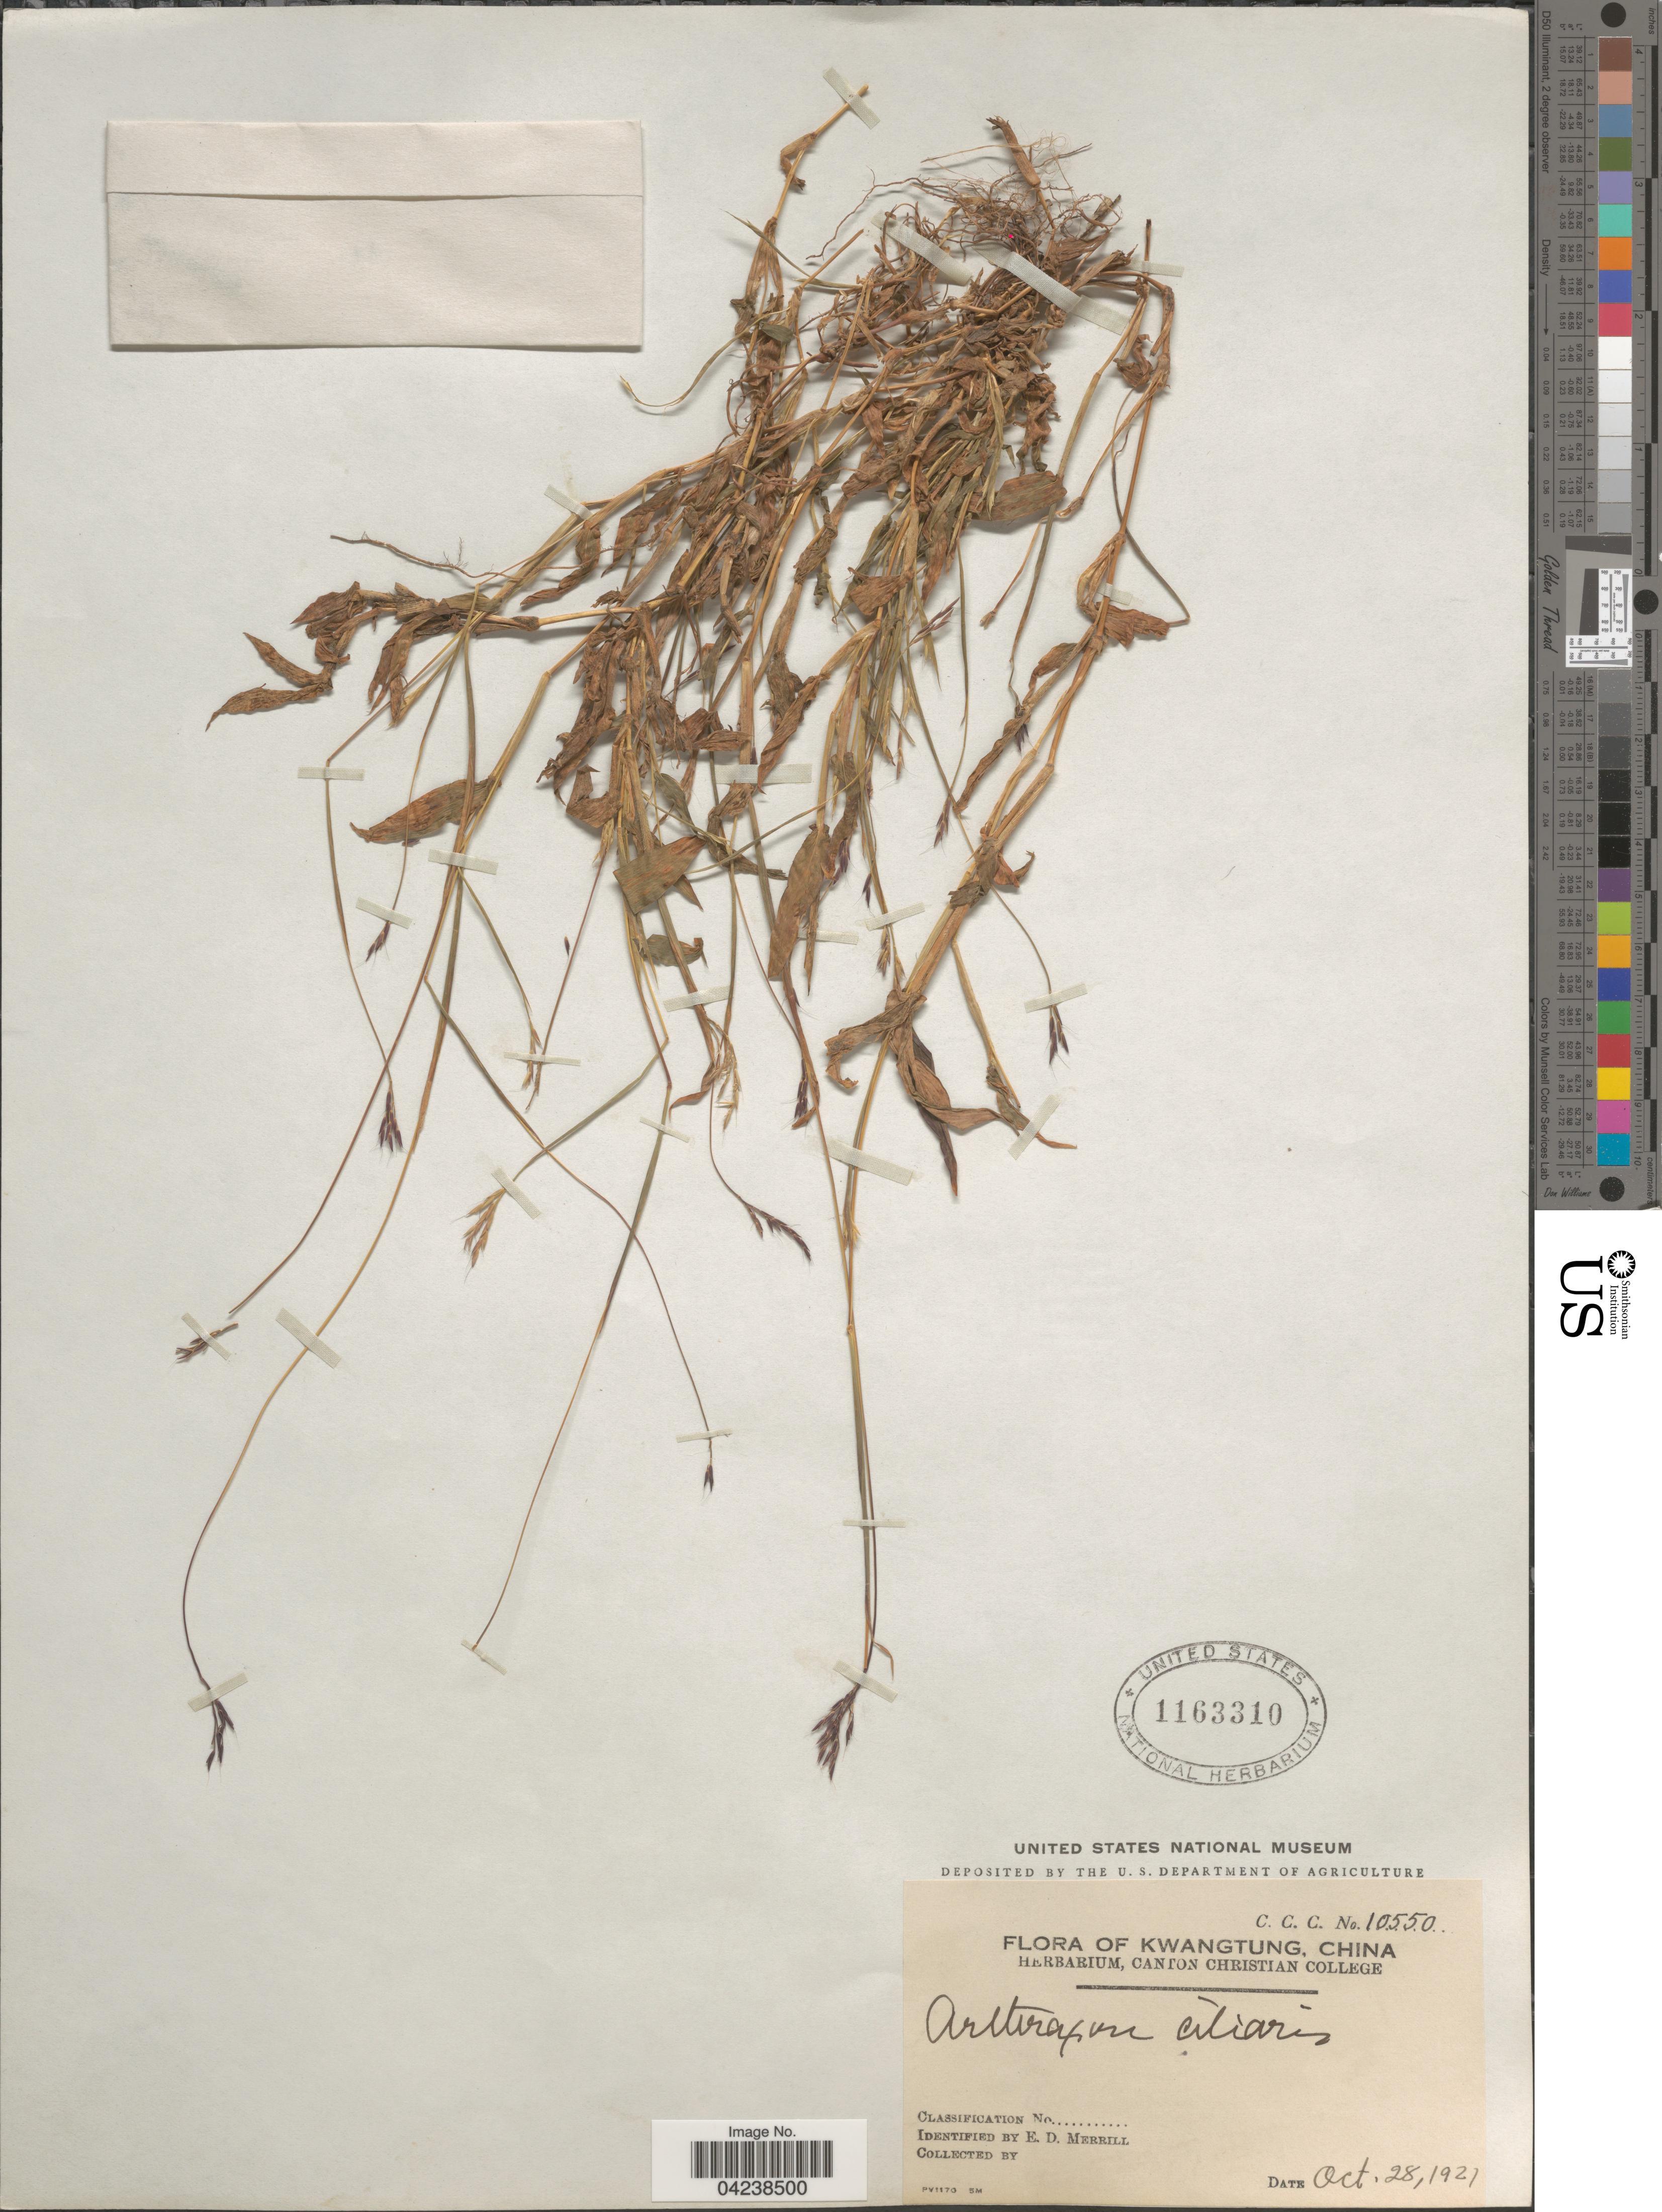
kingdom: Plantae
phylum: Tracheophyta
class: Liliopsida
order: Poales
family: Poaceae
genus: Arthraxon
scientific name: Arthraxon hispidus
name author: (Thunb.) Makino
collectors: E. D. Merrill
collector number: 10550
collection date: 1921-10-28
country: China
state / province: Guangdong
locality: Kwangtung.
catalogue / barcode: US 1163310